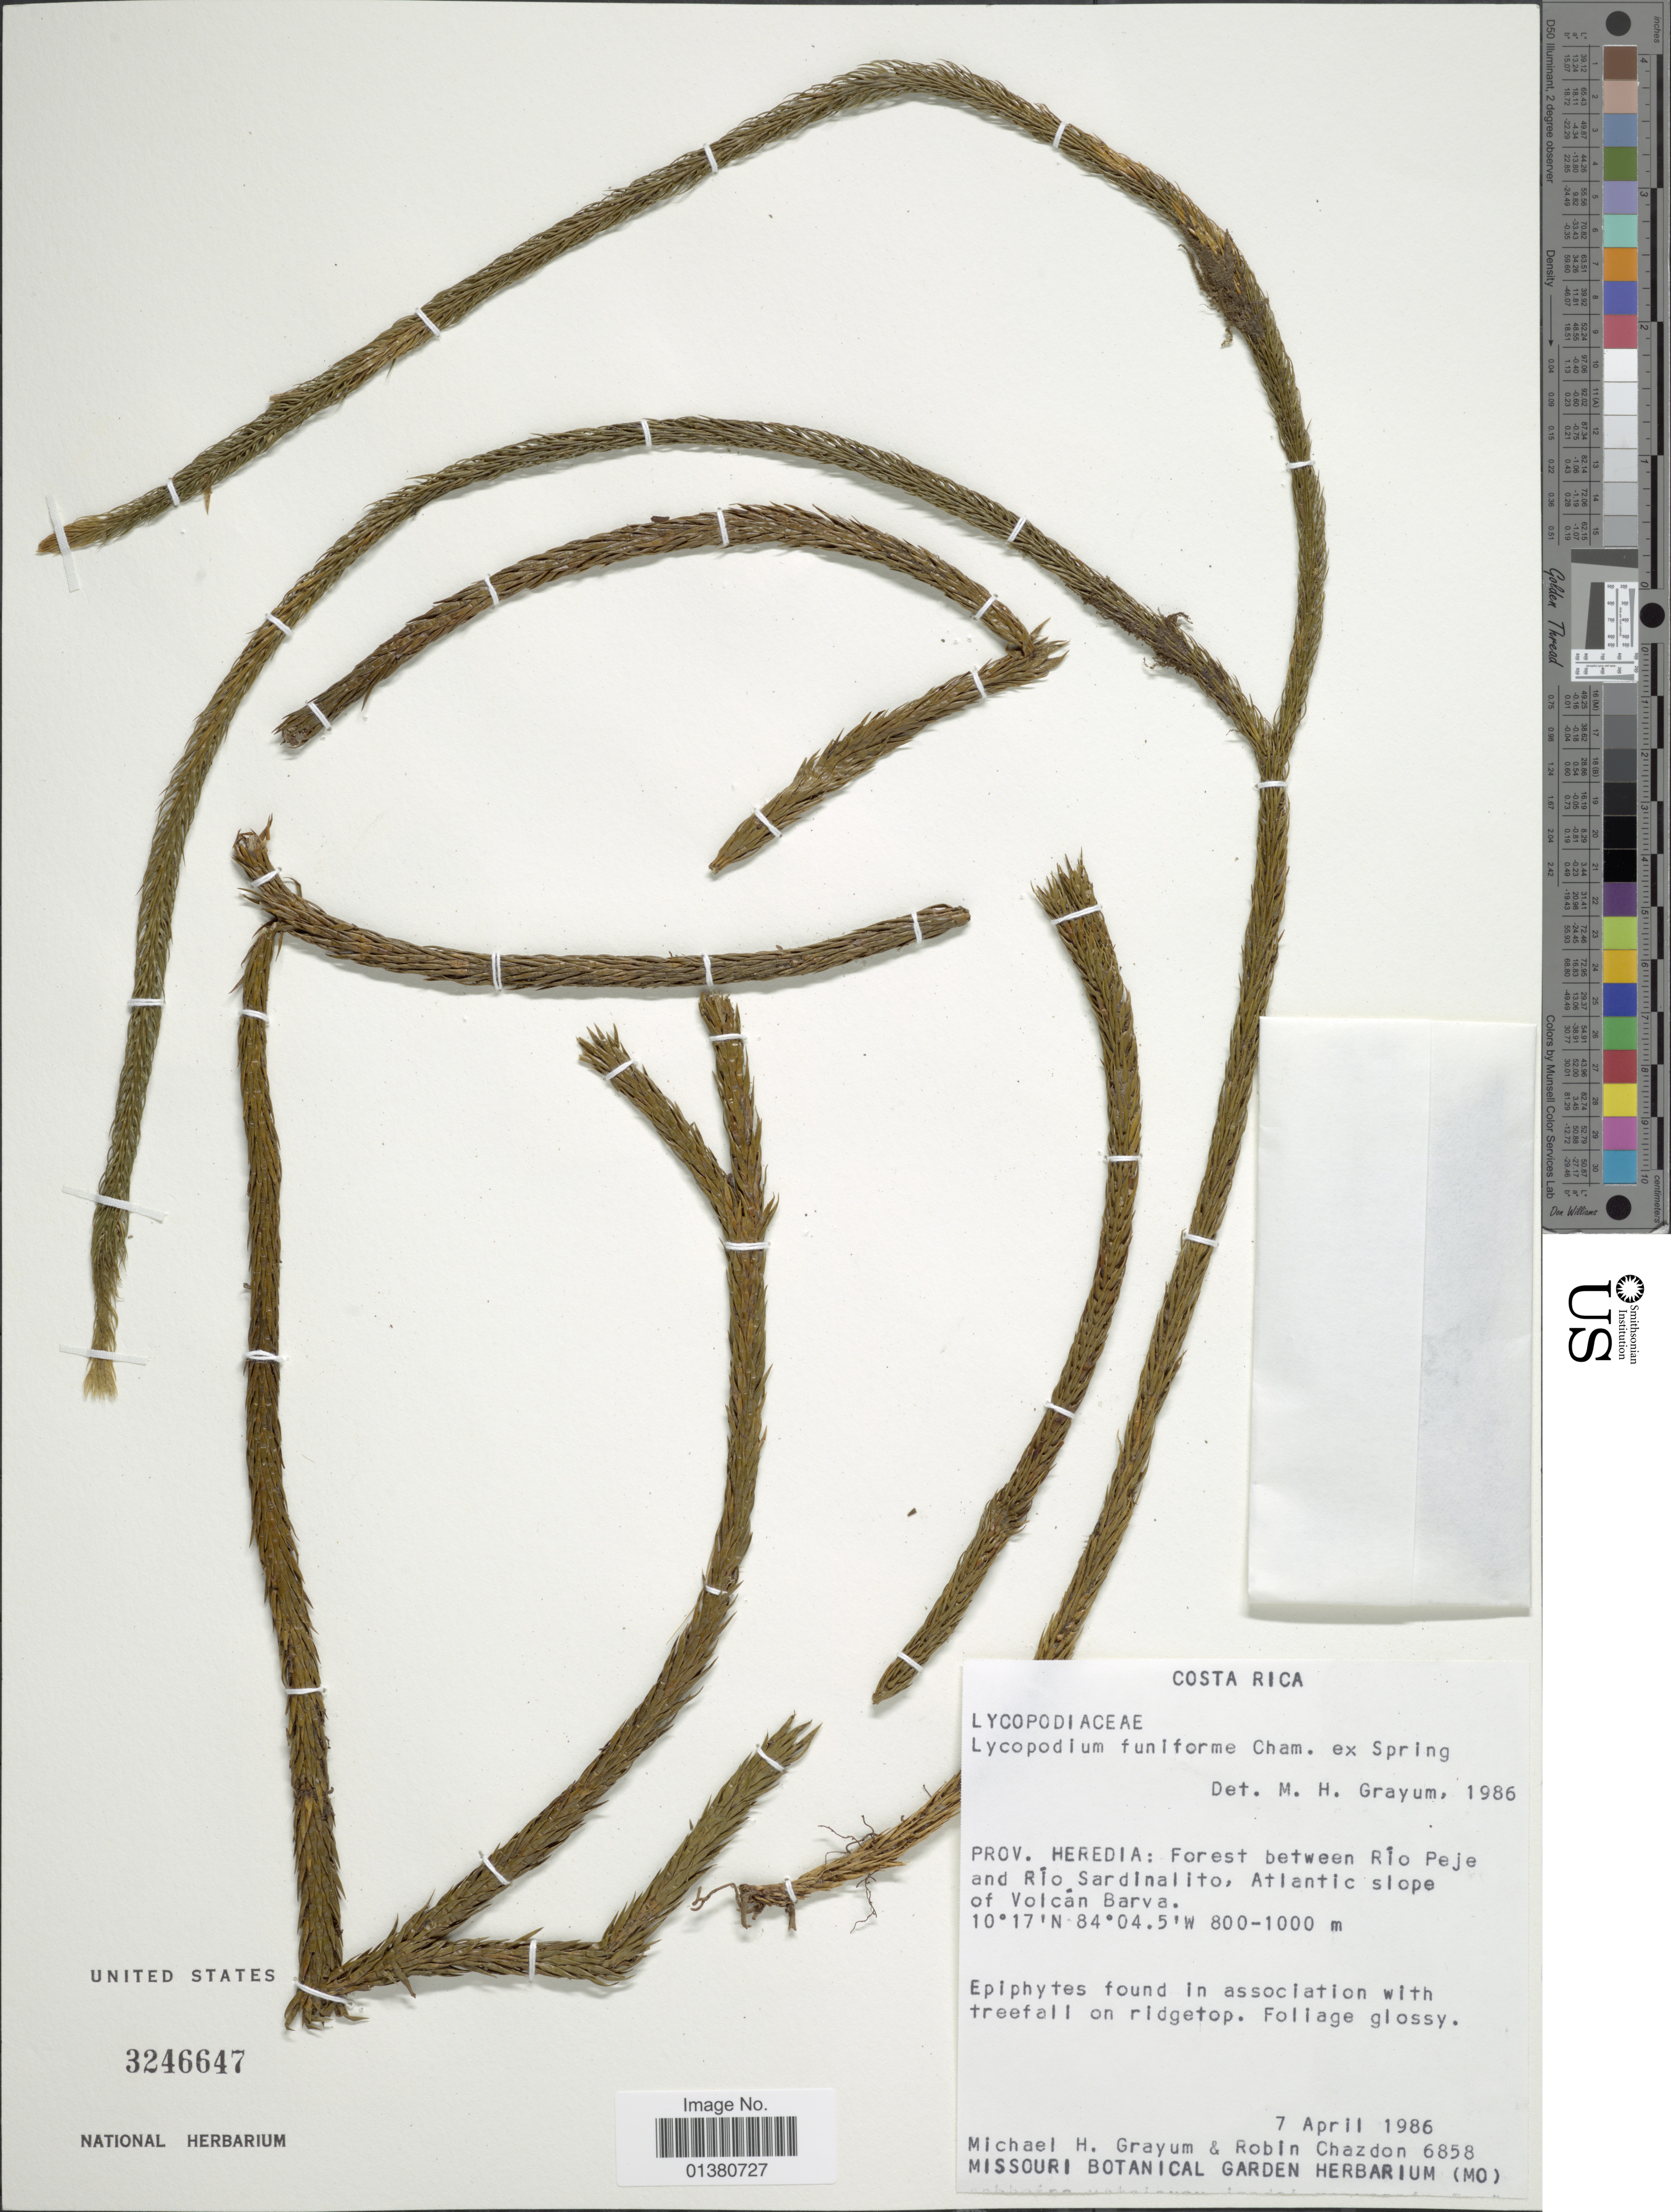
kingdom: Plantae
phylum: Tracheophyta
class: Lycopodiopsida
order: Lycopodiales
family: Lycopodiaceae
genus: Phlegmariurus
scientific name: Phlegmariurus funiformis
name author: (Cham. & Spring) B. Øllg.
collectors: M. H. Grayum & R. Chazdon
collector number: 6858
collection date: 1986-04-07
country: Costa Rica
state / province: Heredia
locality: Prov. Heredia: Forest between Rio Peje and Rio Sardinalito, Atlantic slope of Volcan Barva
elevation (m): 800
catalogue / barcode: US 3246647